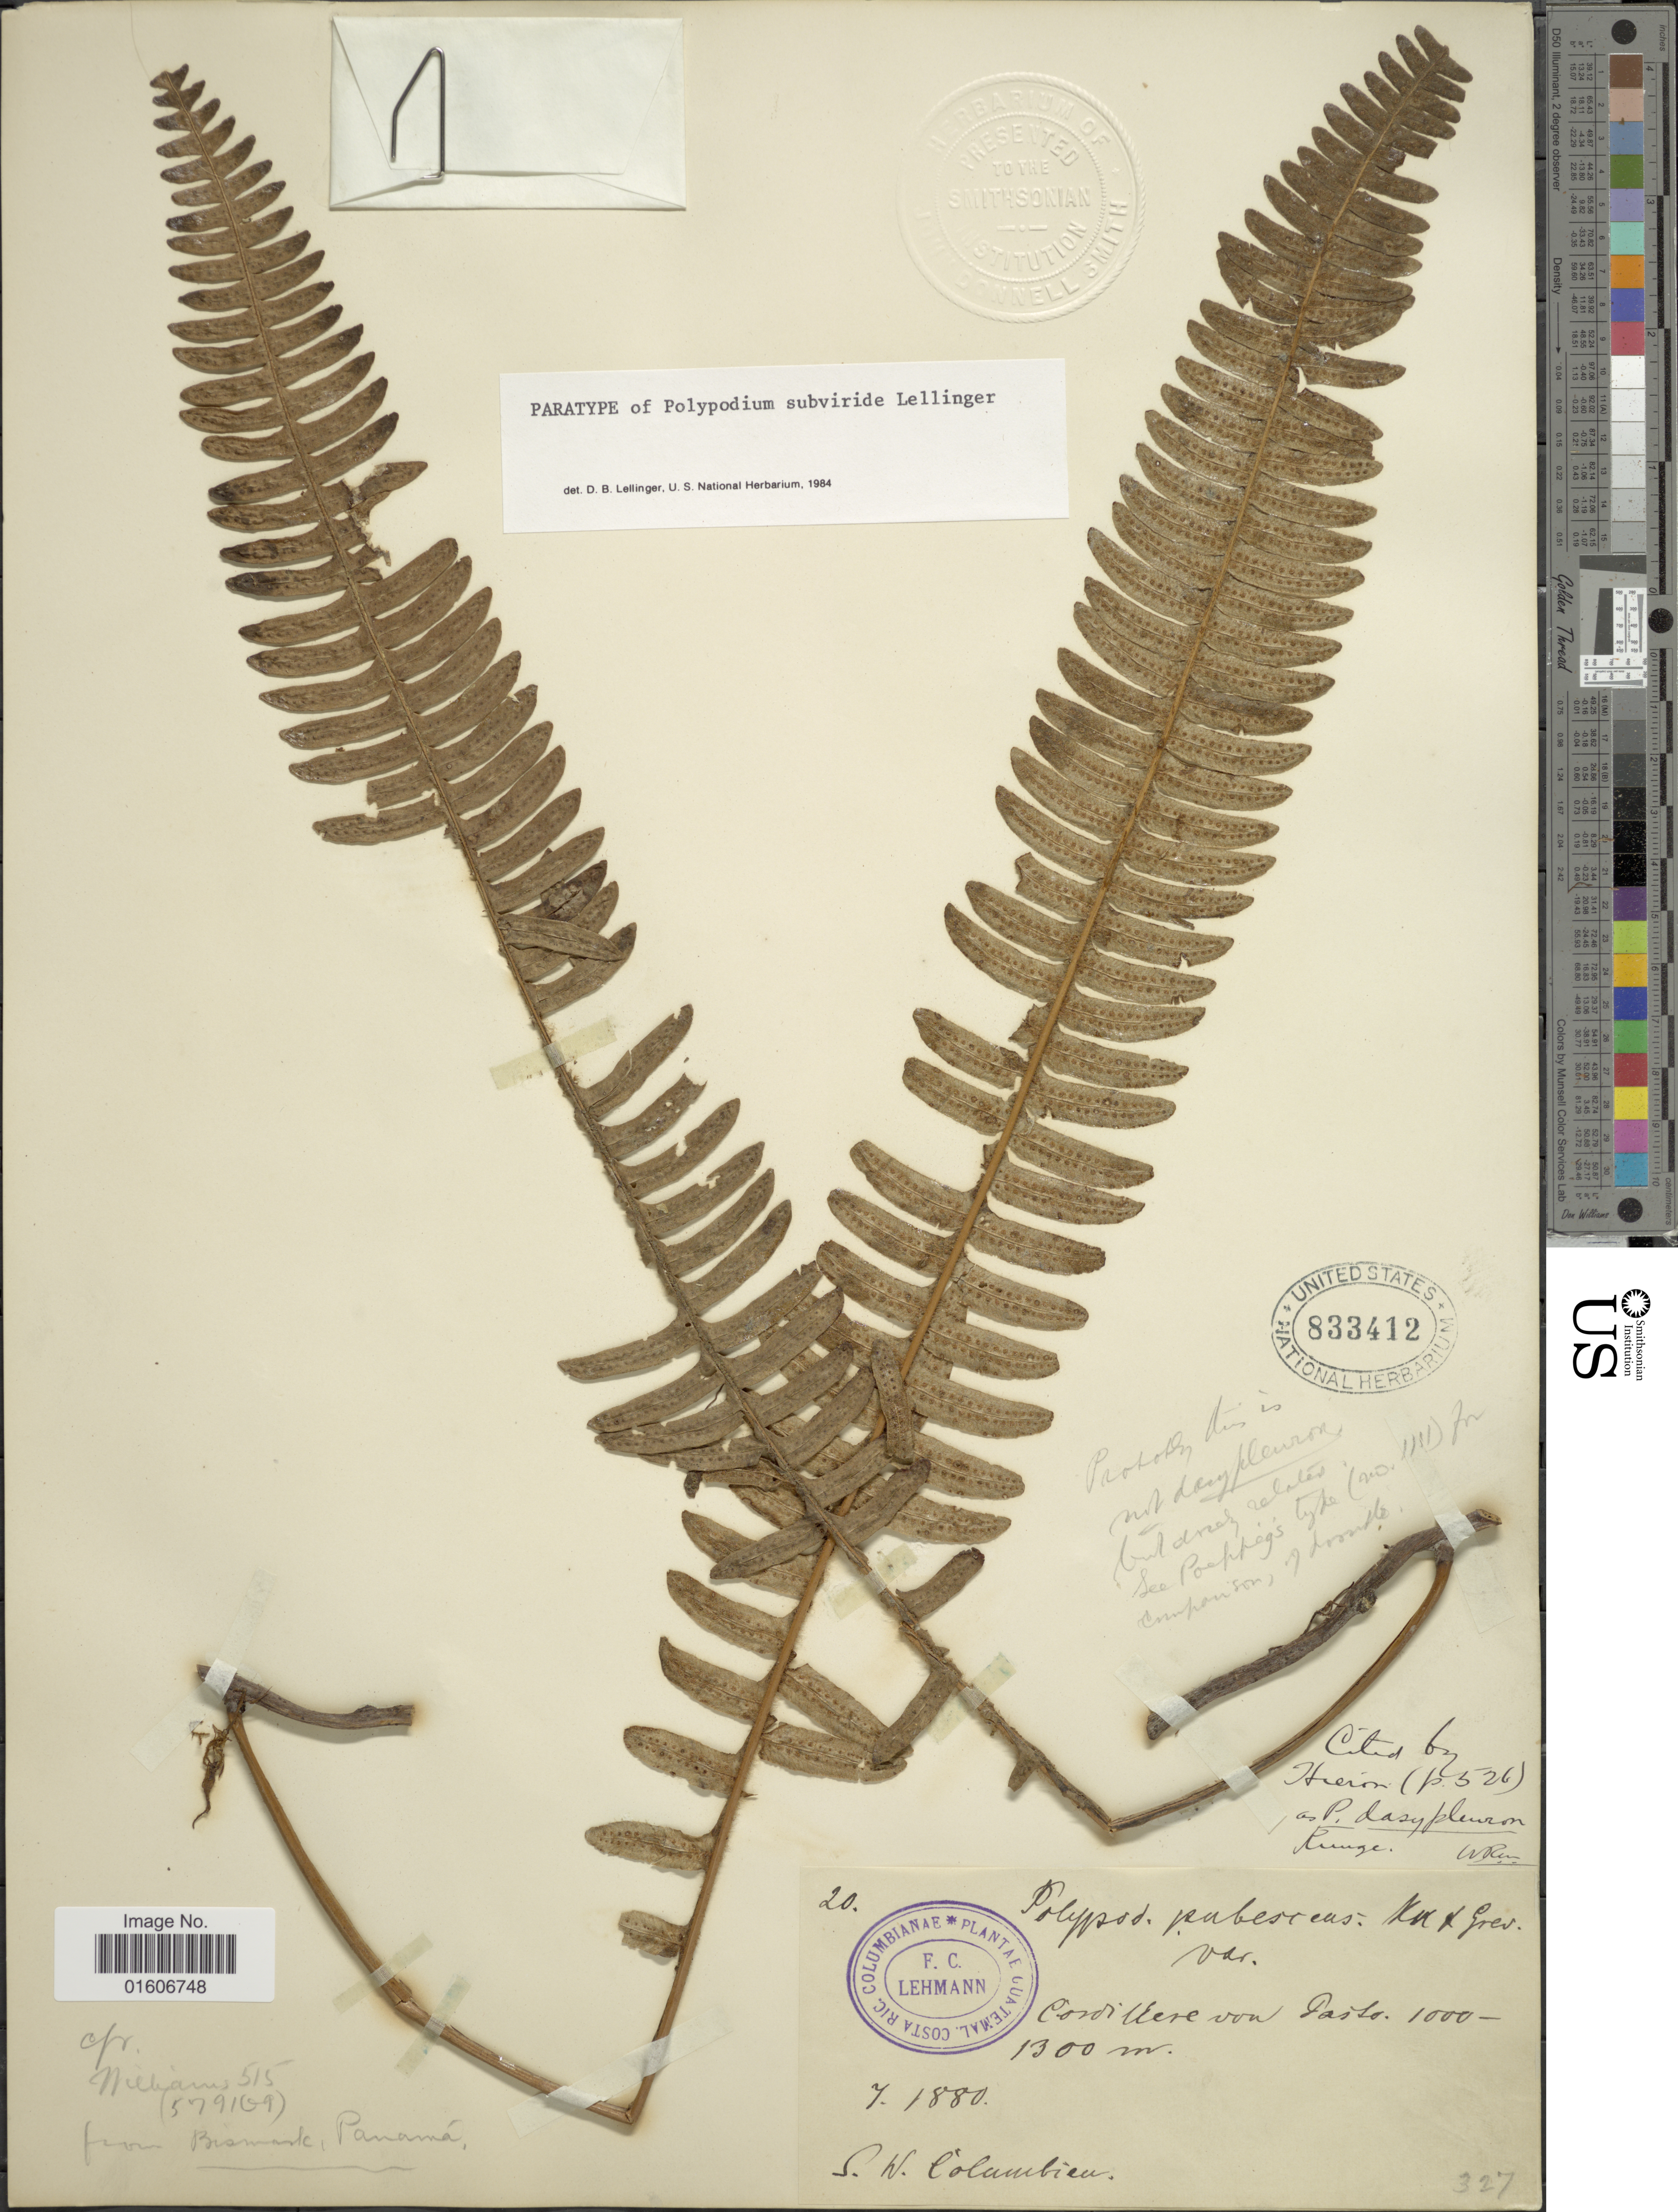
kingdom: Plantae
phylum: Tracheophyta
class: Polypodiopsida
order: Polypodiales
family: Polypodiaceae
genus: Serpocaulon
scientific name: Serpocaulon loriciforme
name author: (Rosenst.) A.R. Sm.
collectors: F. C. Lehmann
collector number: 20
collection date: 1880-07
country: Colombia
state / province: Narino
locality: Cordillera von Pasto, S. W. Colombien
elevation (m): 1300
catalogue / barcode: US 833412